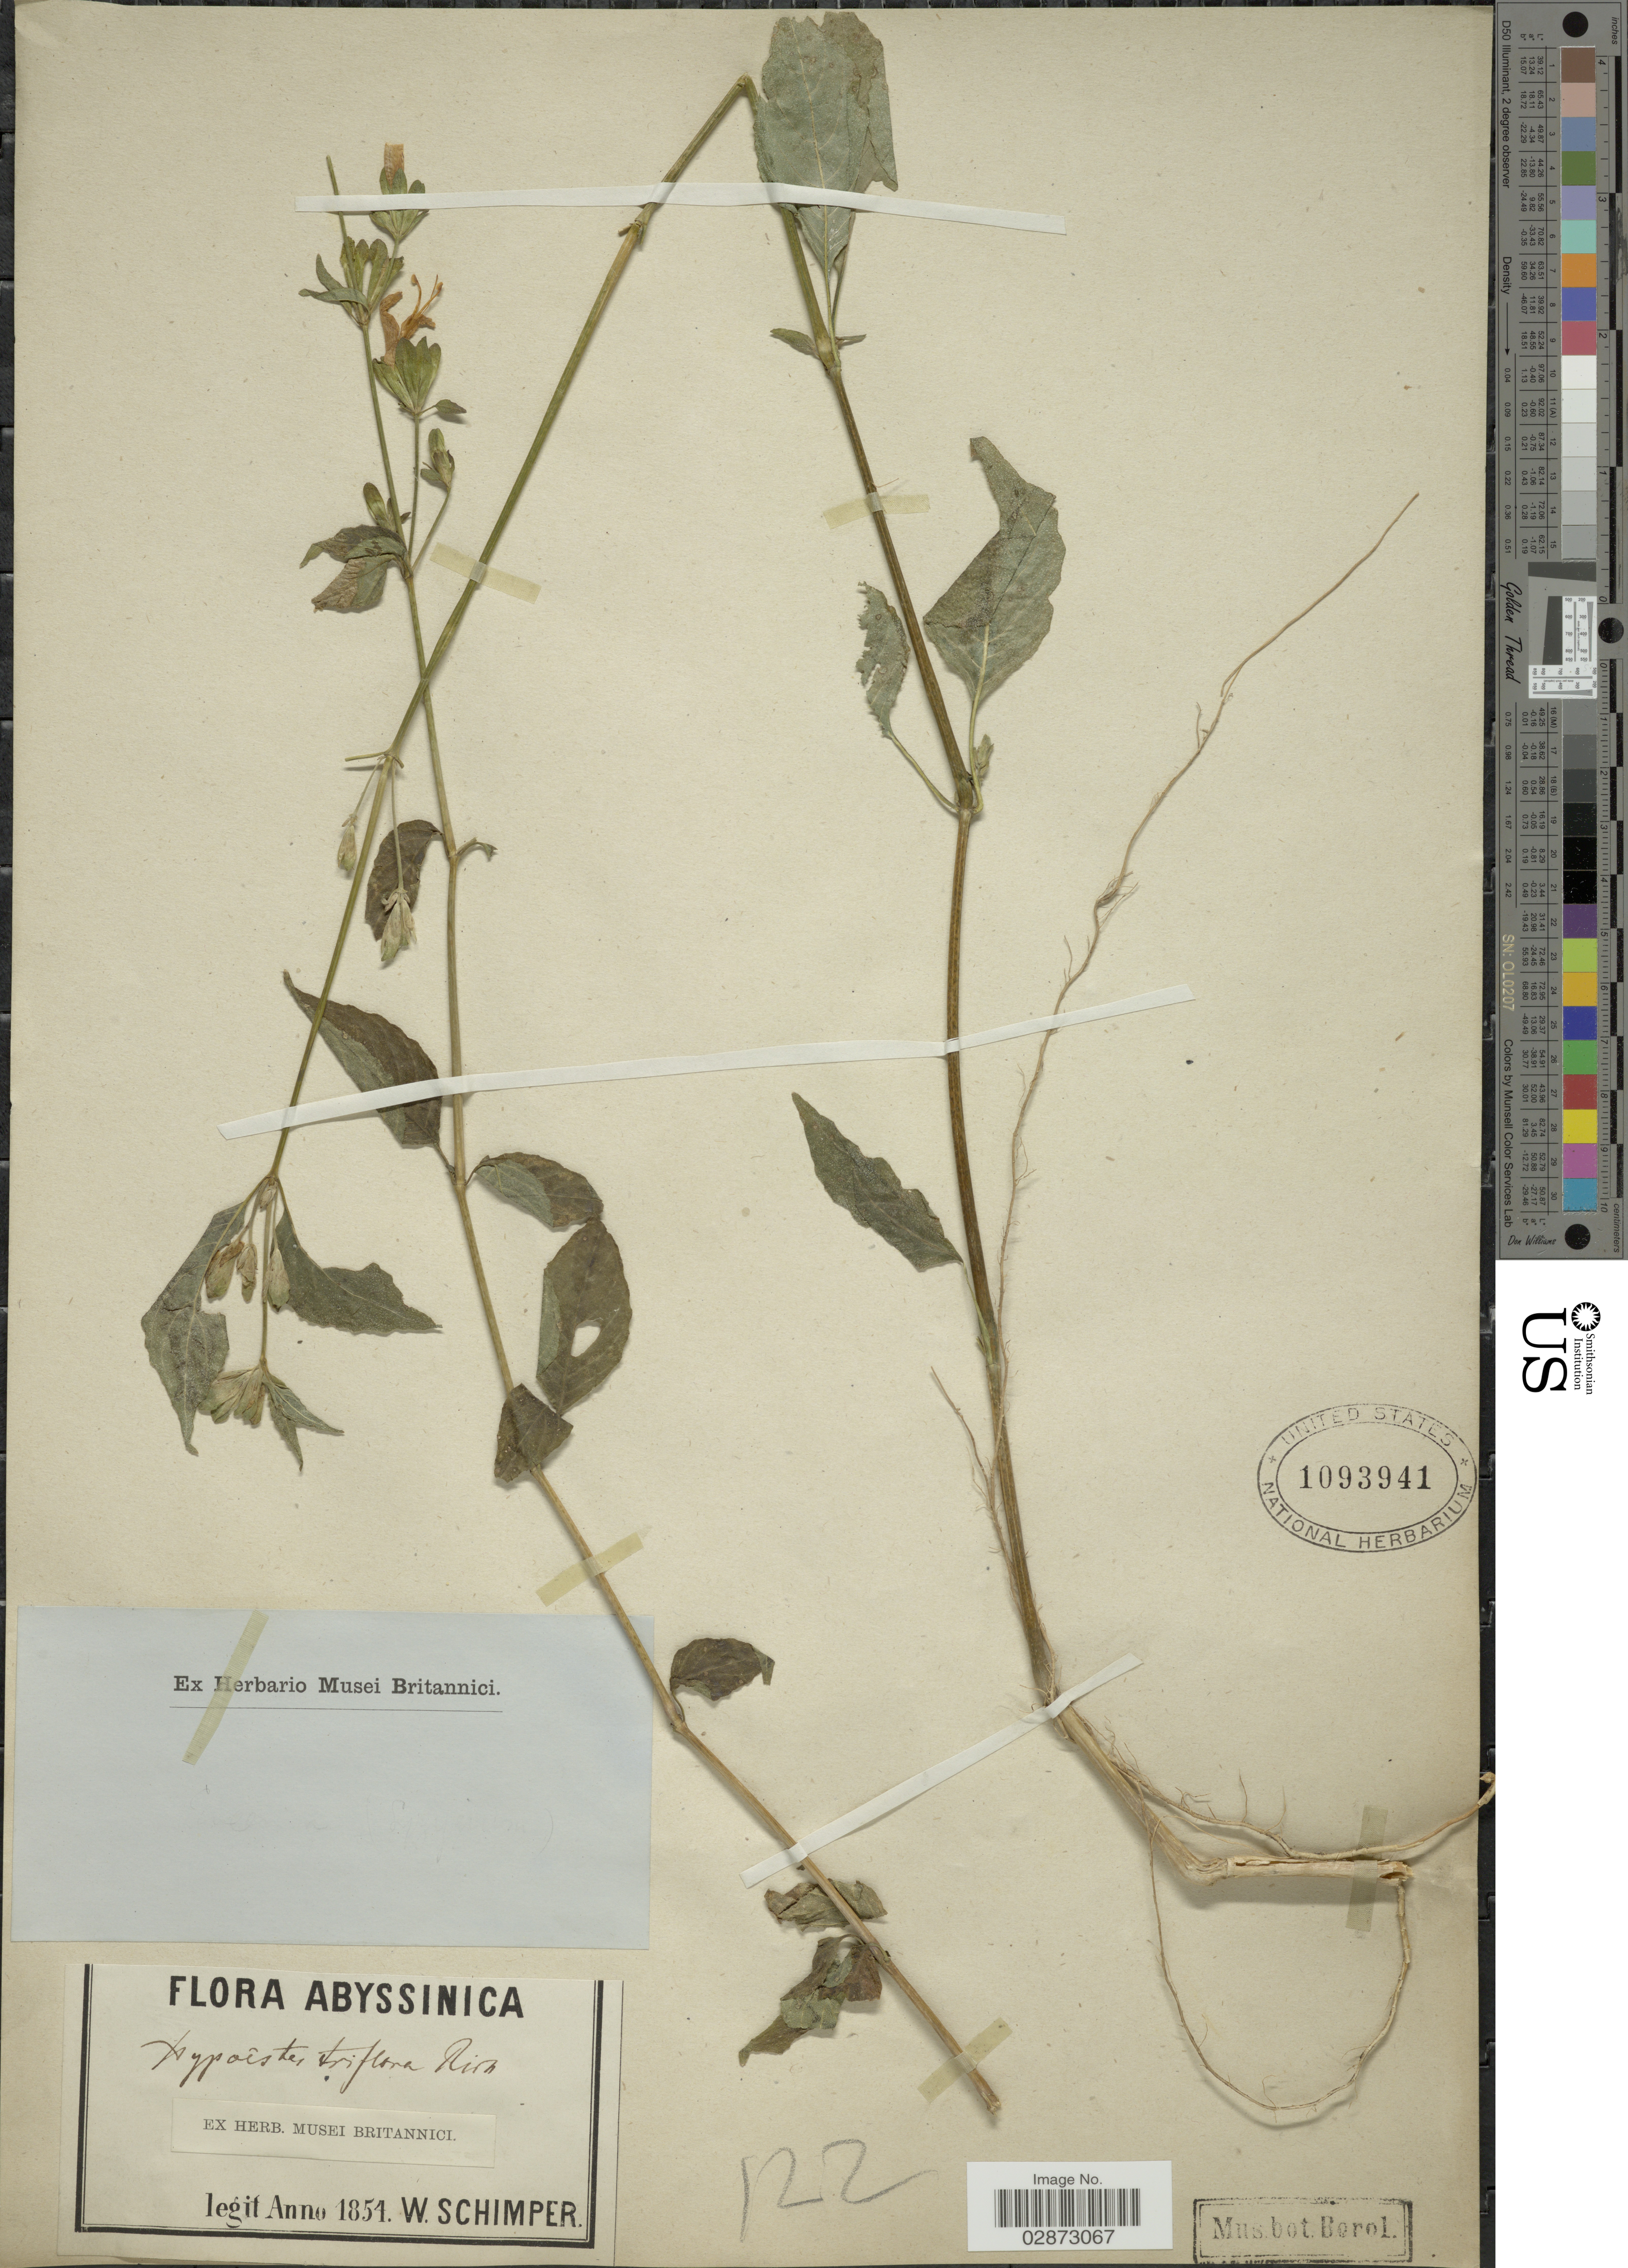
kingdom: Plantae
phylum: Tracheophyta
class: Magnoliopsida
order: Lamiales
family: Acanthaceae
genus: Hypoestes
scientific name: Hypoestes triflora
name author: (Forssk.) Roem. & Schult.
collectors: W. Schimper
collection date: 1851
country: Eritrea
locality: Abyssinica.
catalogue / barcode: US 1093941